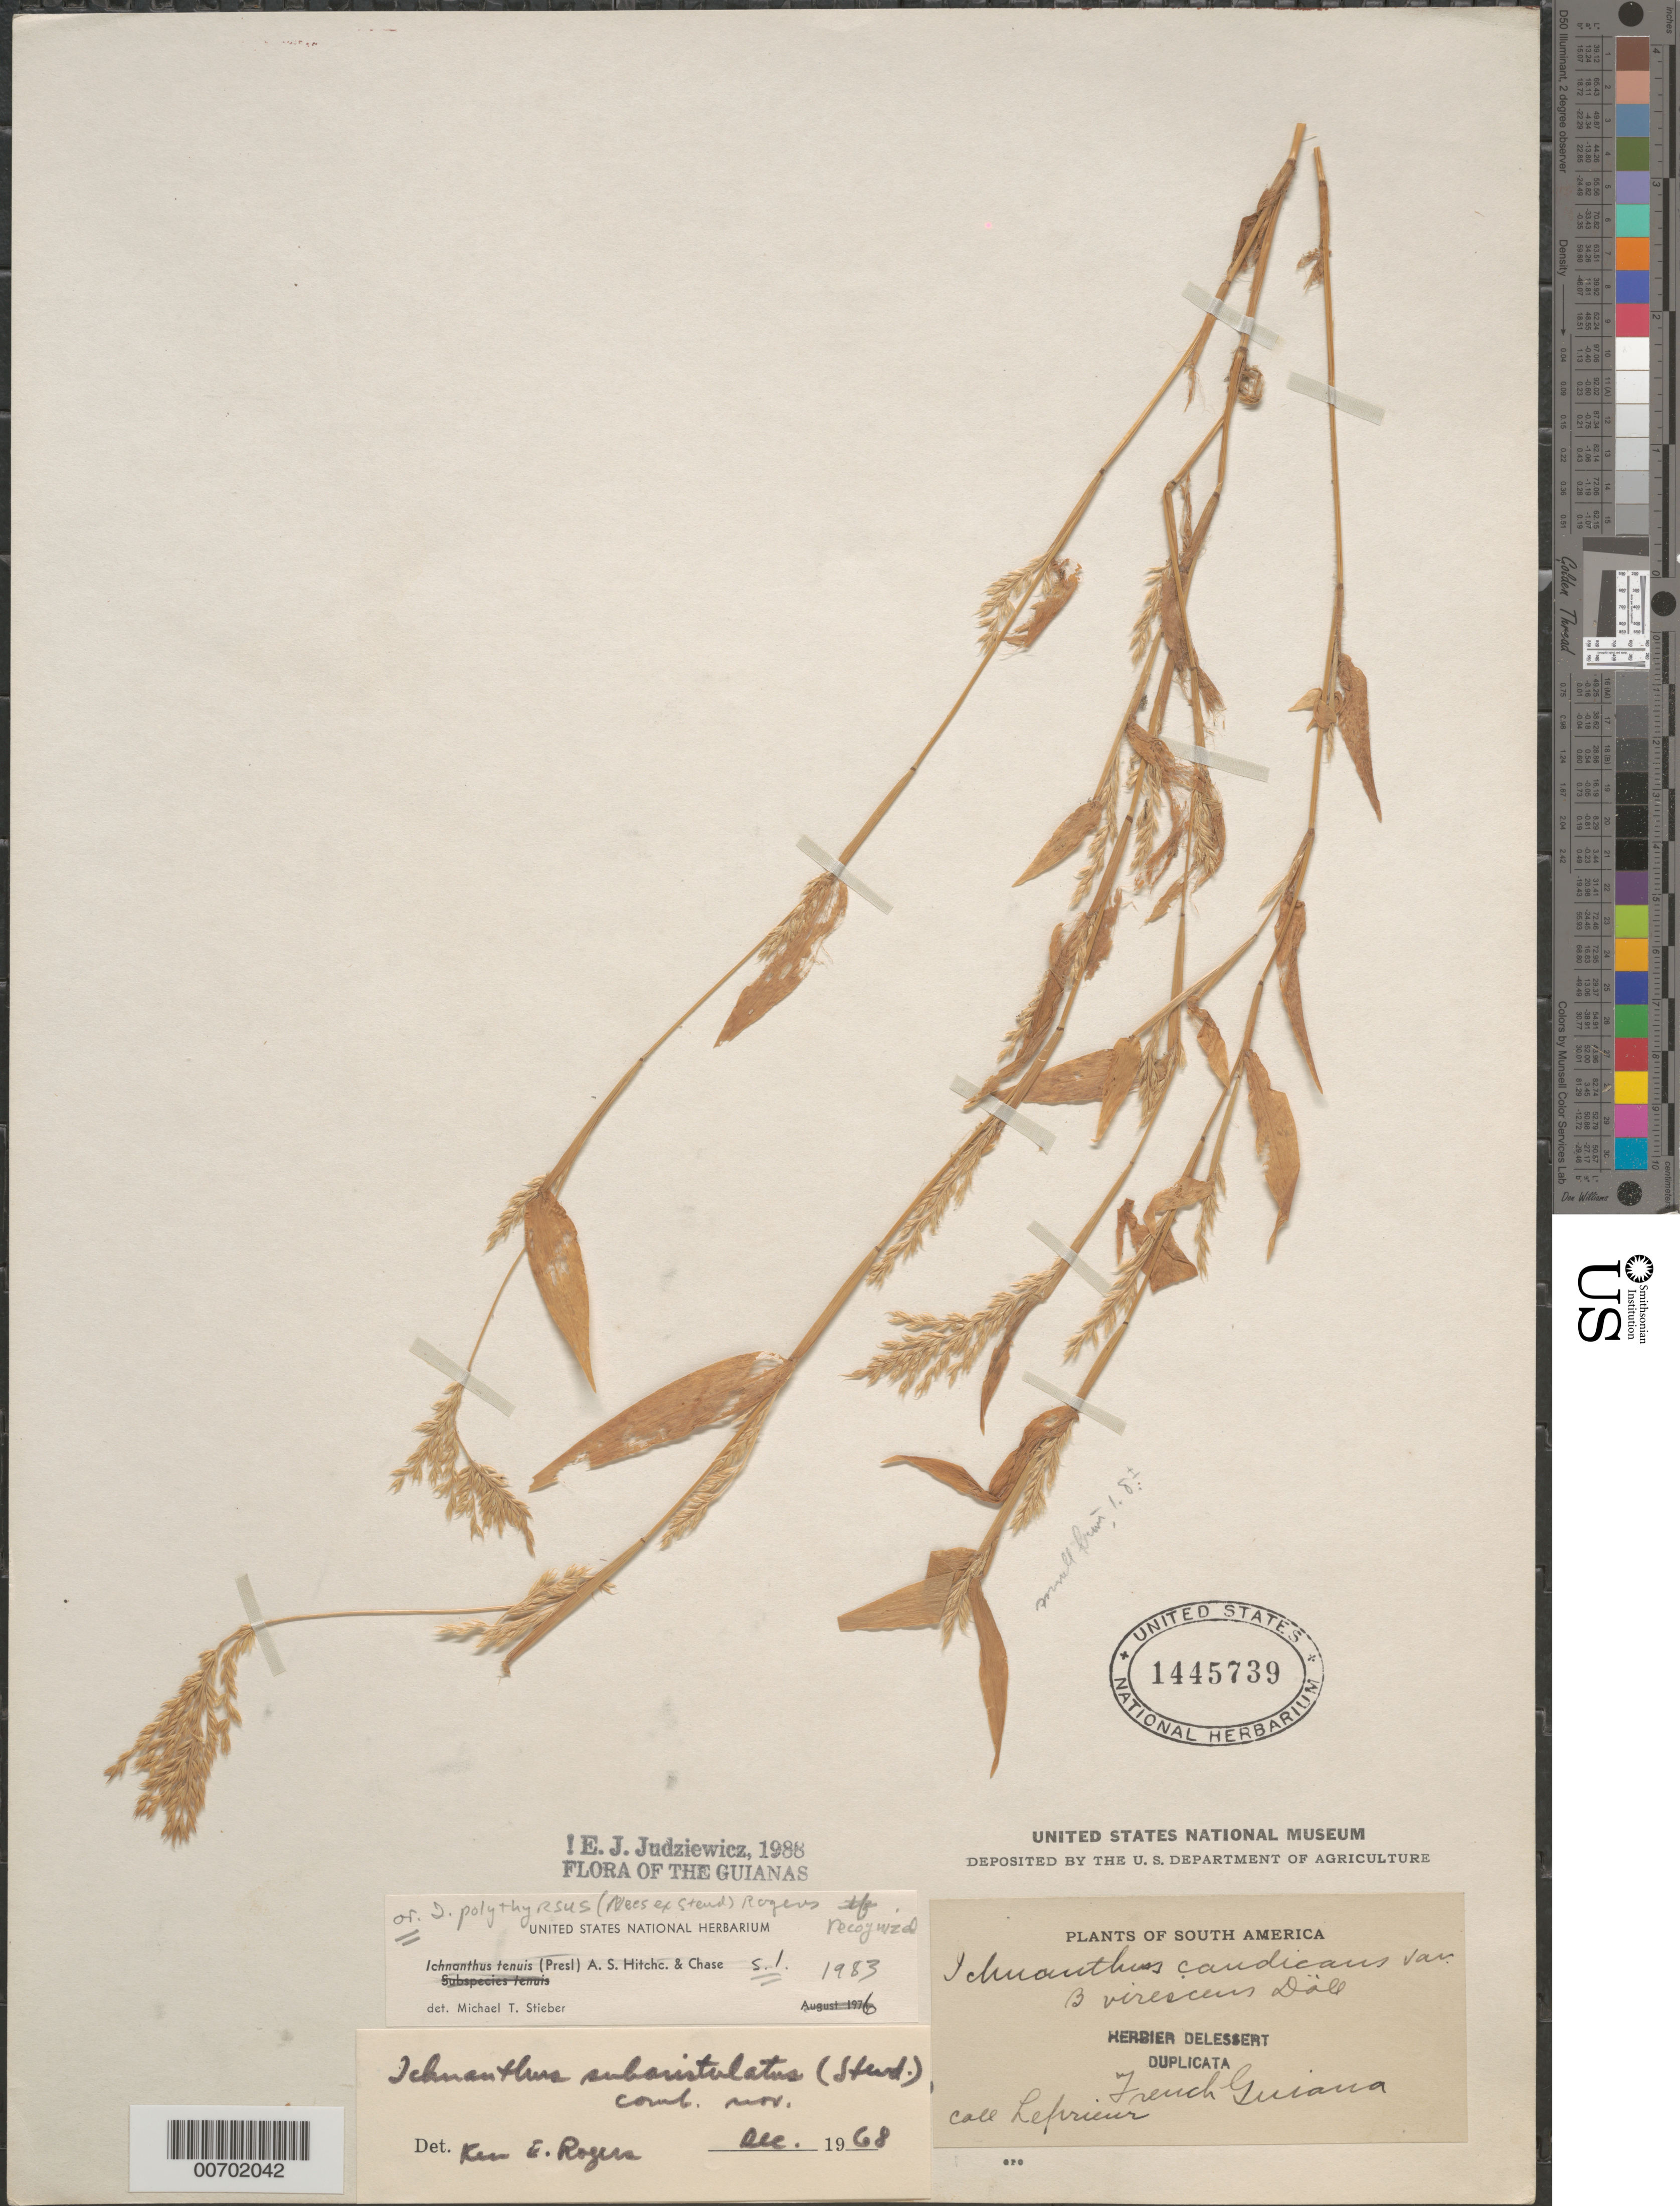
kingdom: Plantae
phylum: Tracheophyta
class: Liliopsida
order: Poales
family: Poaceae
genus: Ichnanthus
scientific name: Ichnanthus tenuis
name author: (J. Presl) Hitchc. & Chase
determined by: Stieber, M. T.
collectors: F. M. R. Leprieur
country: French Guiana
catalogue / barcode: US 1445739